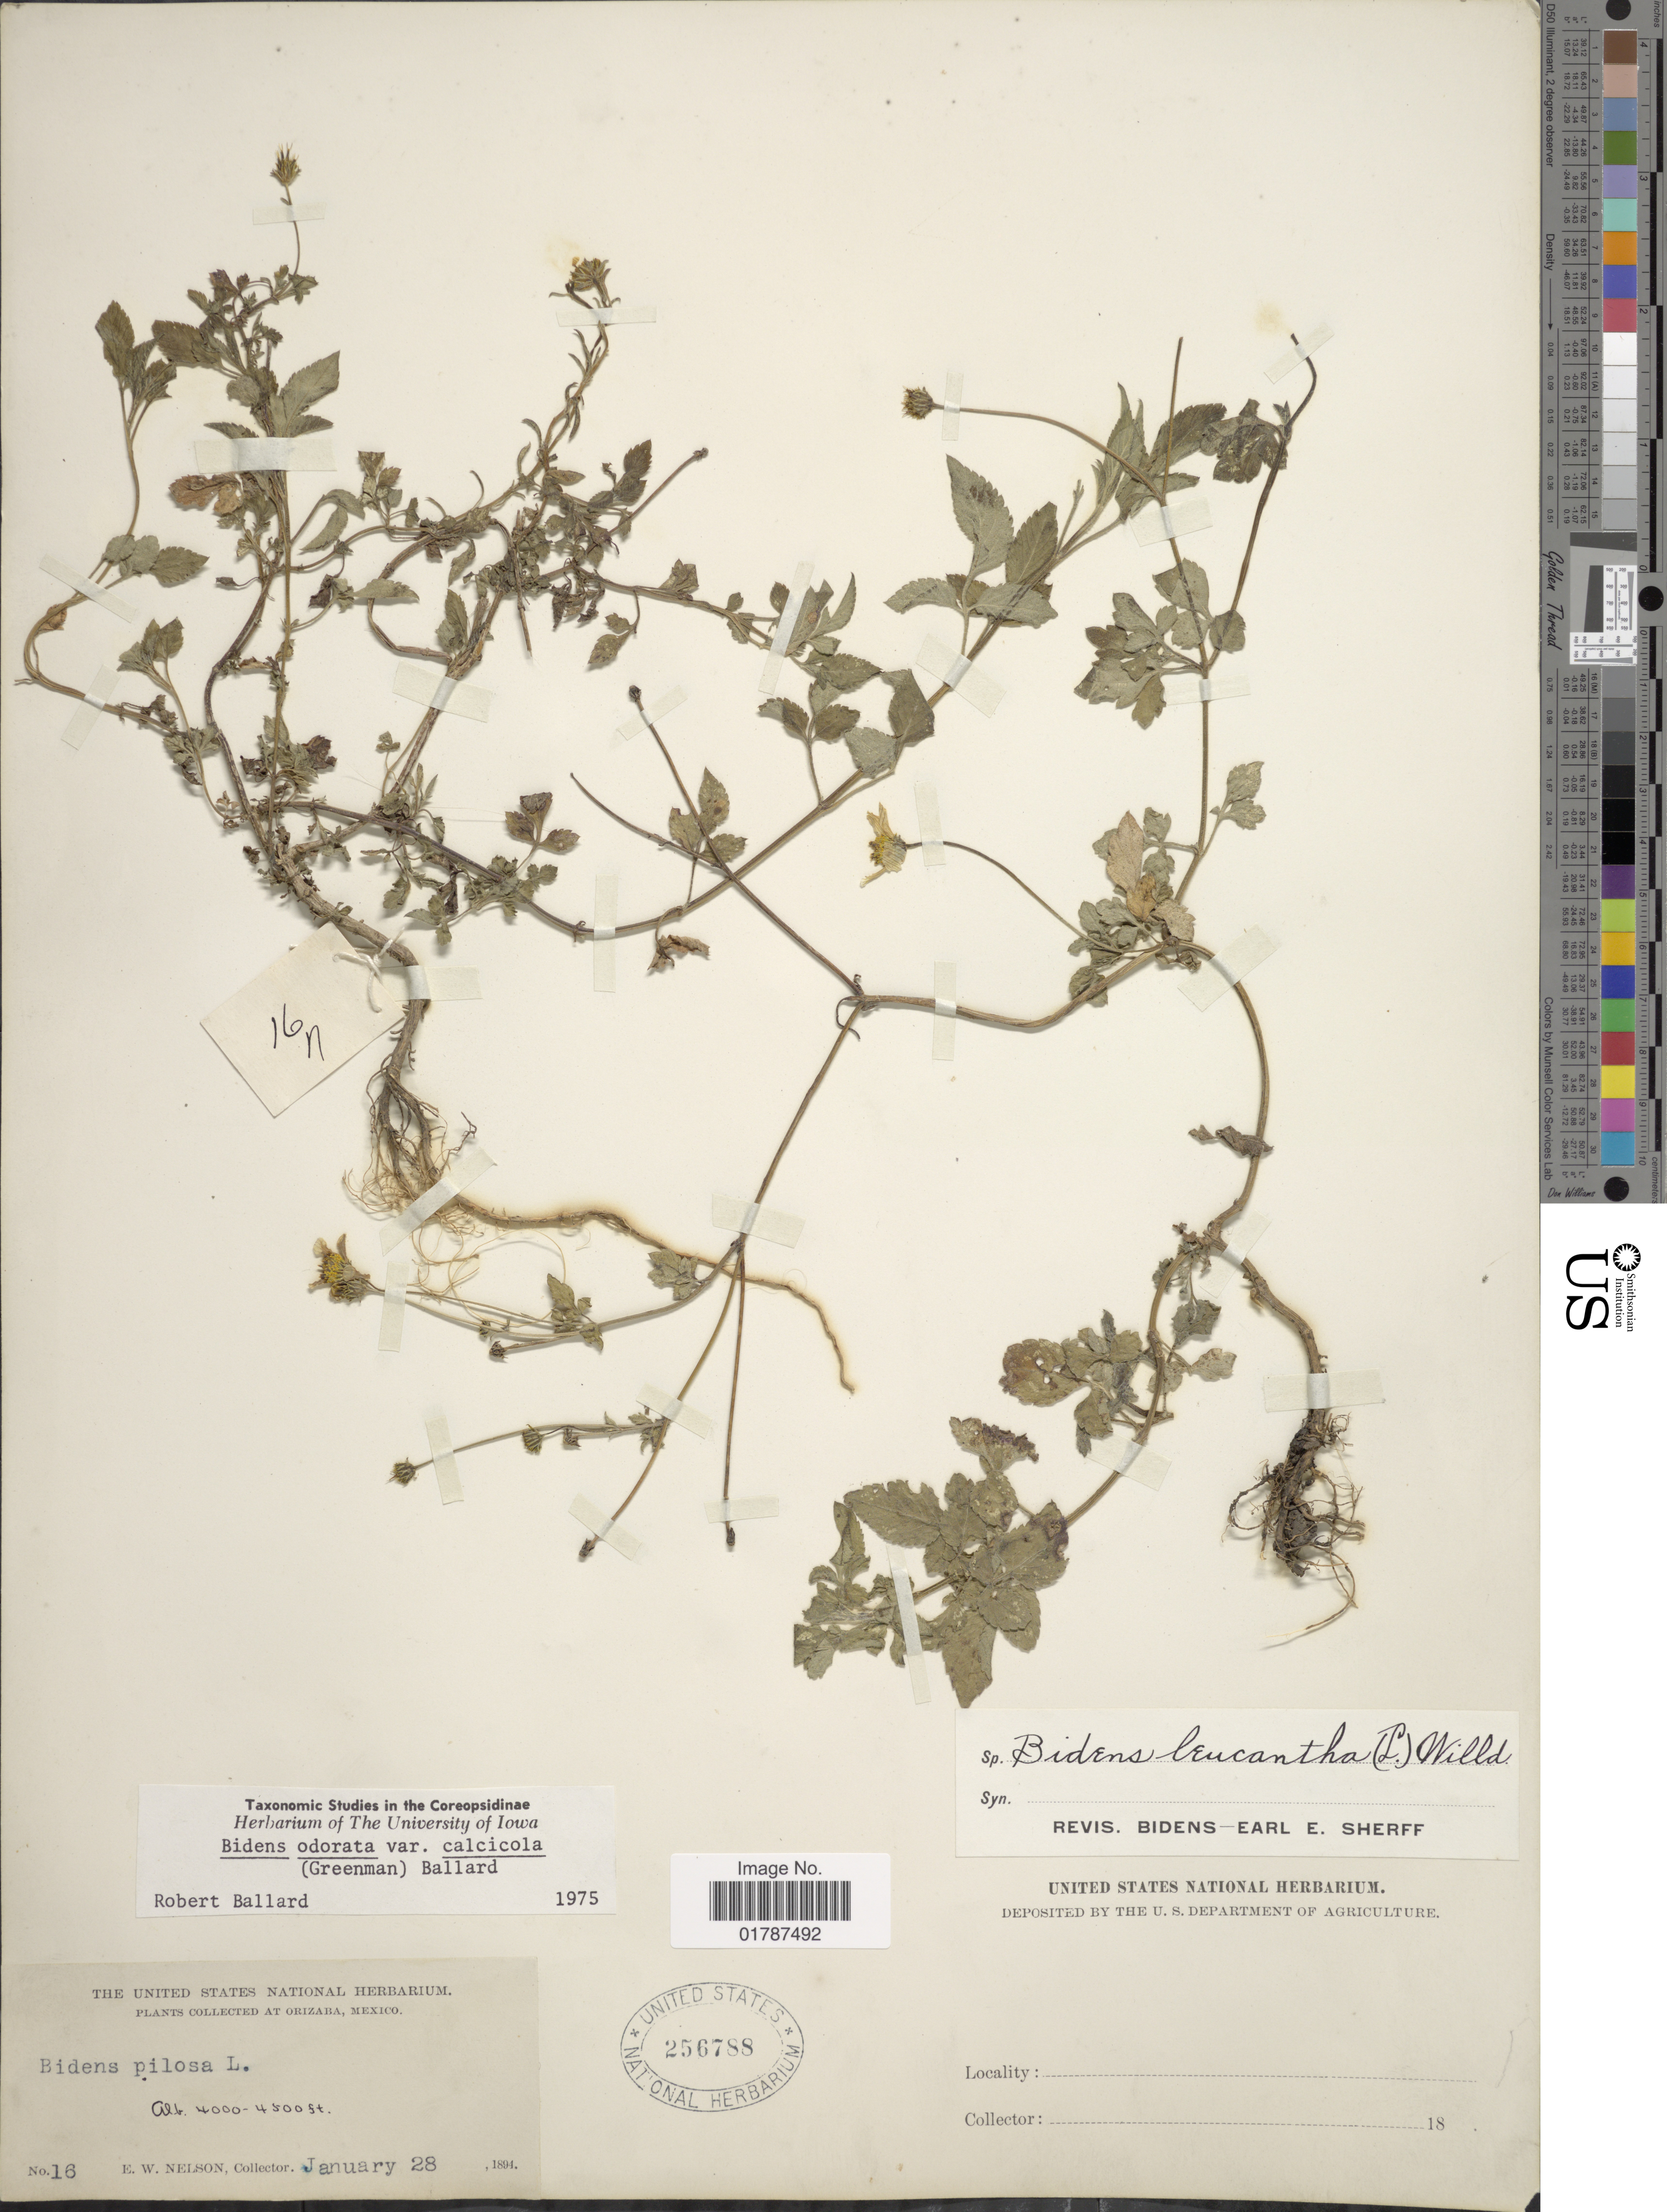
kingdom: Plantae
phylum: Tracheophyta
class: Magnoliopsida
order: Asterales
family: Asteraceae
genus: Bidens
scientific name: Bidens odorata var. calcicola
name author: (Greenm.) Ballard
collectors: E. W. Nelson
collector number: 16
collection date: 1894-01-28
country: Mexico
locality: At Orizaba, Mexico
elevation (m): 1219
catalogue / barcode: US 256788